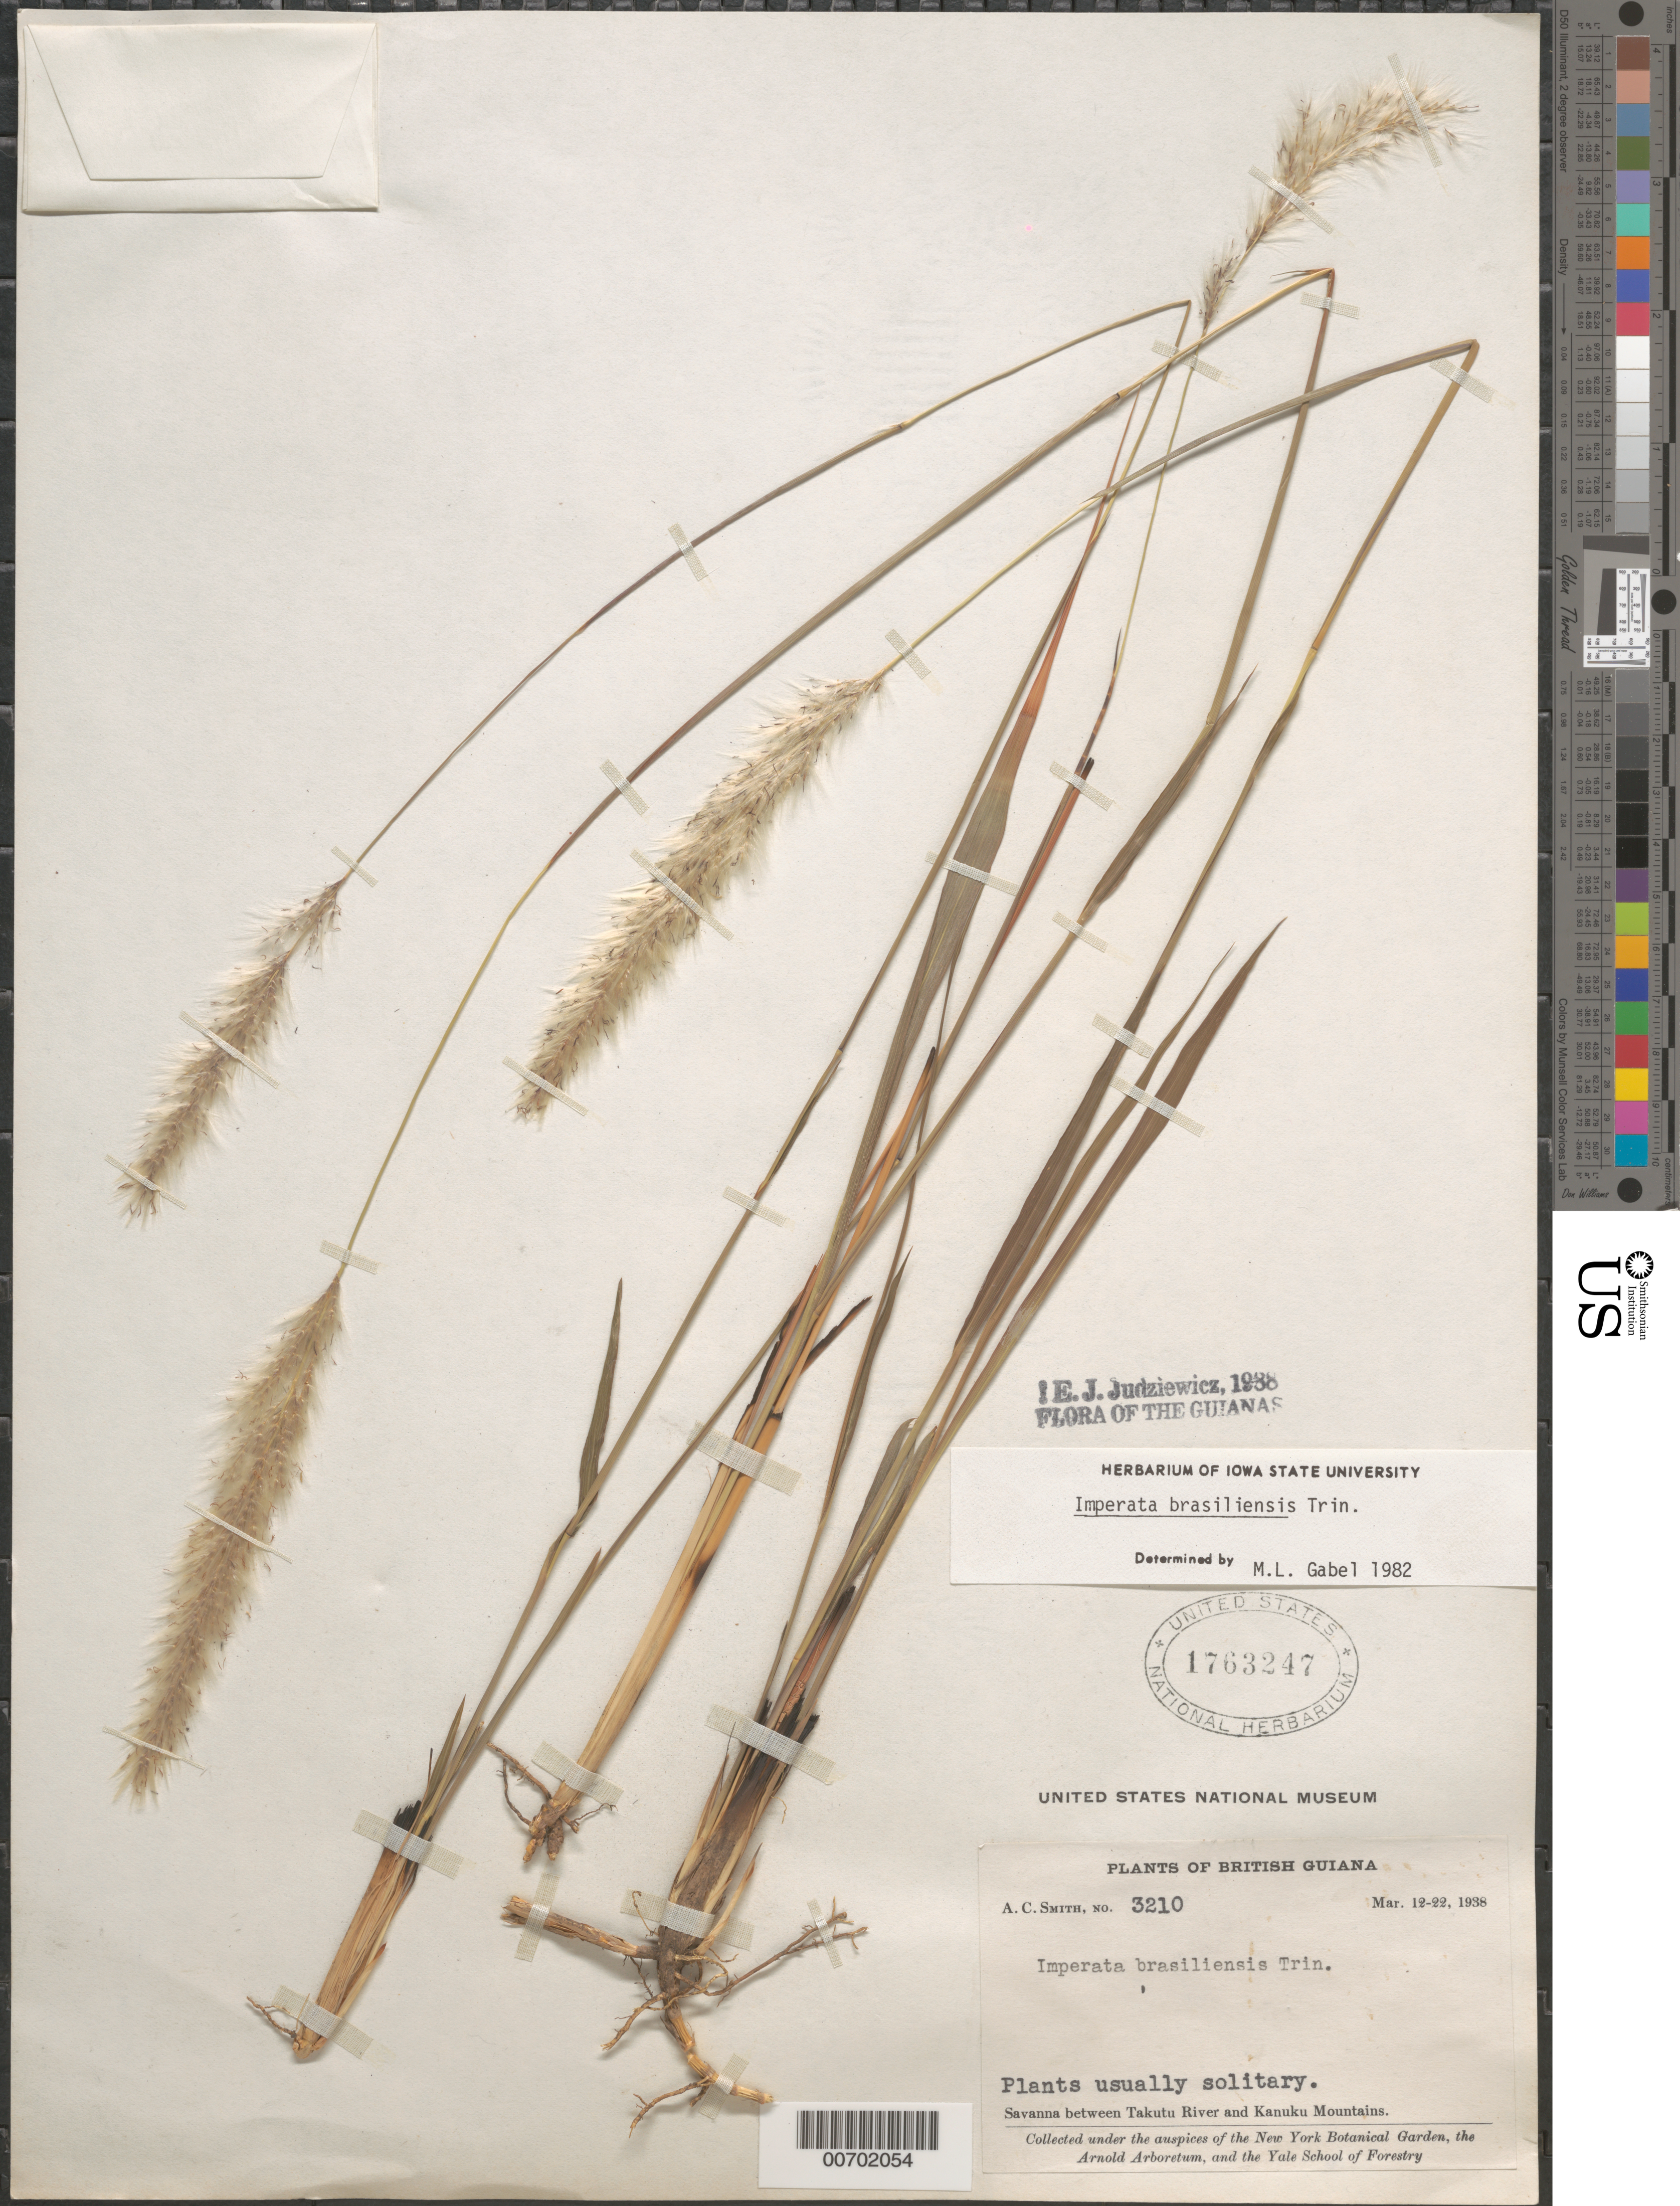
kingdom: Plantae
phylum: Tracheophyta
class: Liliopsida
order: Poales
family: Poaceae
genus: Imperata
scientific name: Imperata brasiliensis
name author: Trin.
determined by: Gabel, M. L.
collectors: A. C. Smith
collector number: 3210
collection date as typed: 12-Mar-38 to 22-Mar-38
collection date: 1938-03-12/1938-03-22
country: Guyana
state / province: U. Takutu-U. Essequibo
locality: Kanuku Mts., drainage of Takutu R., western extremity of Kanuku Mountains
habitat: Savanna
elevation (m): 200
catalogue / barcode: US 1763247